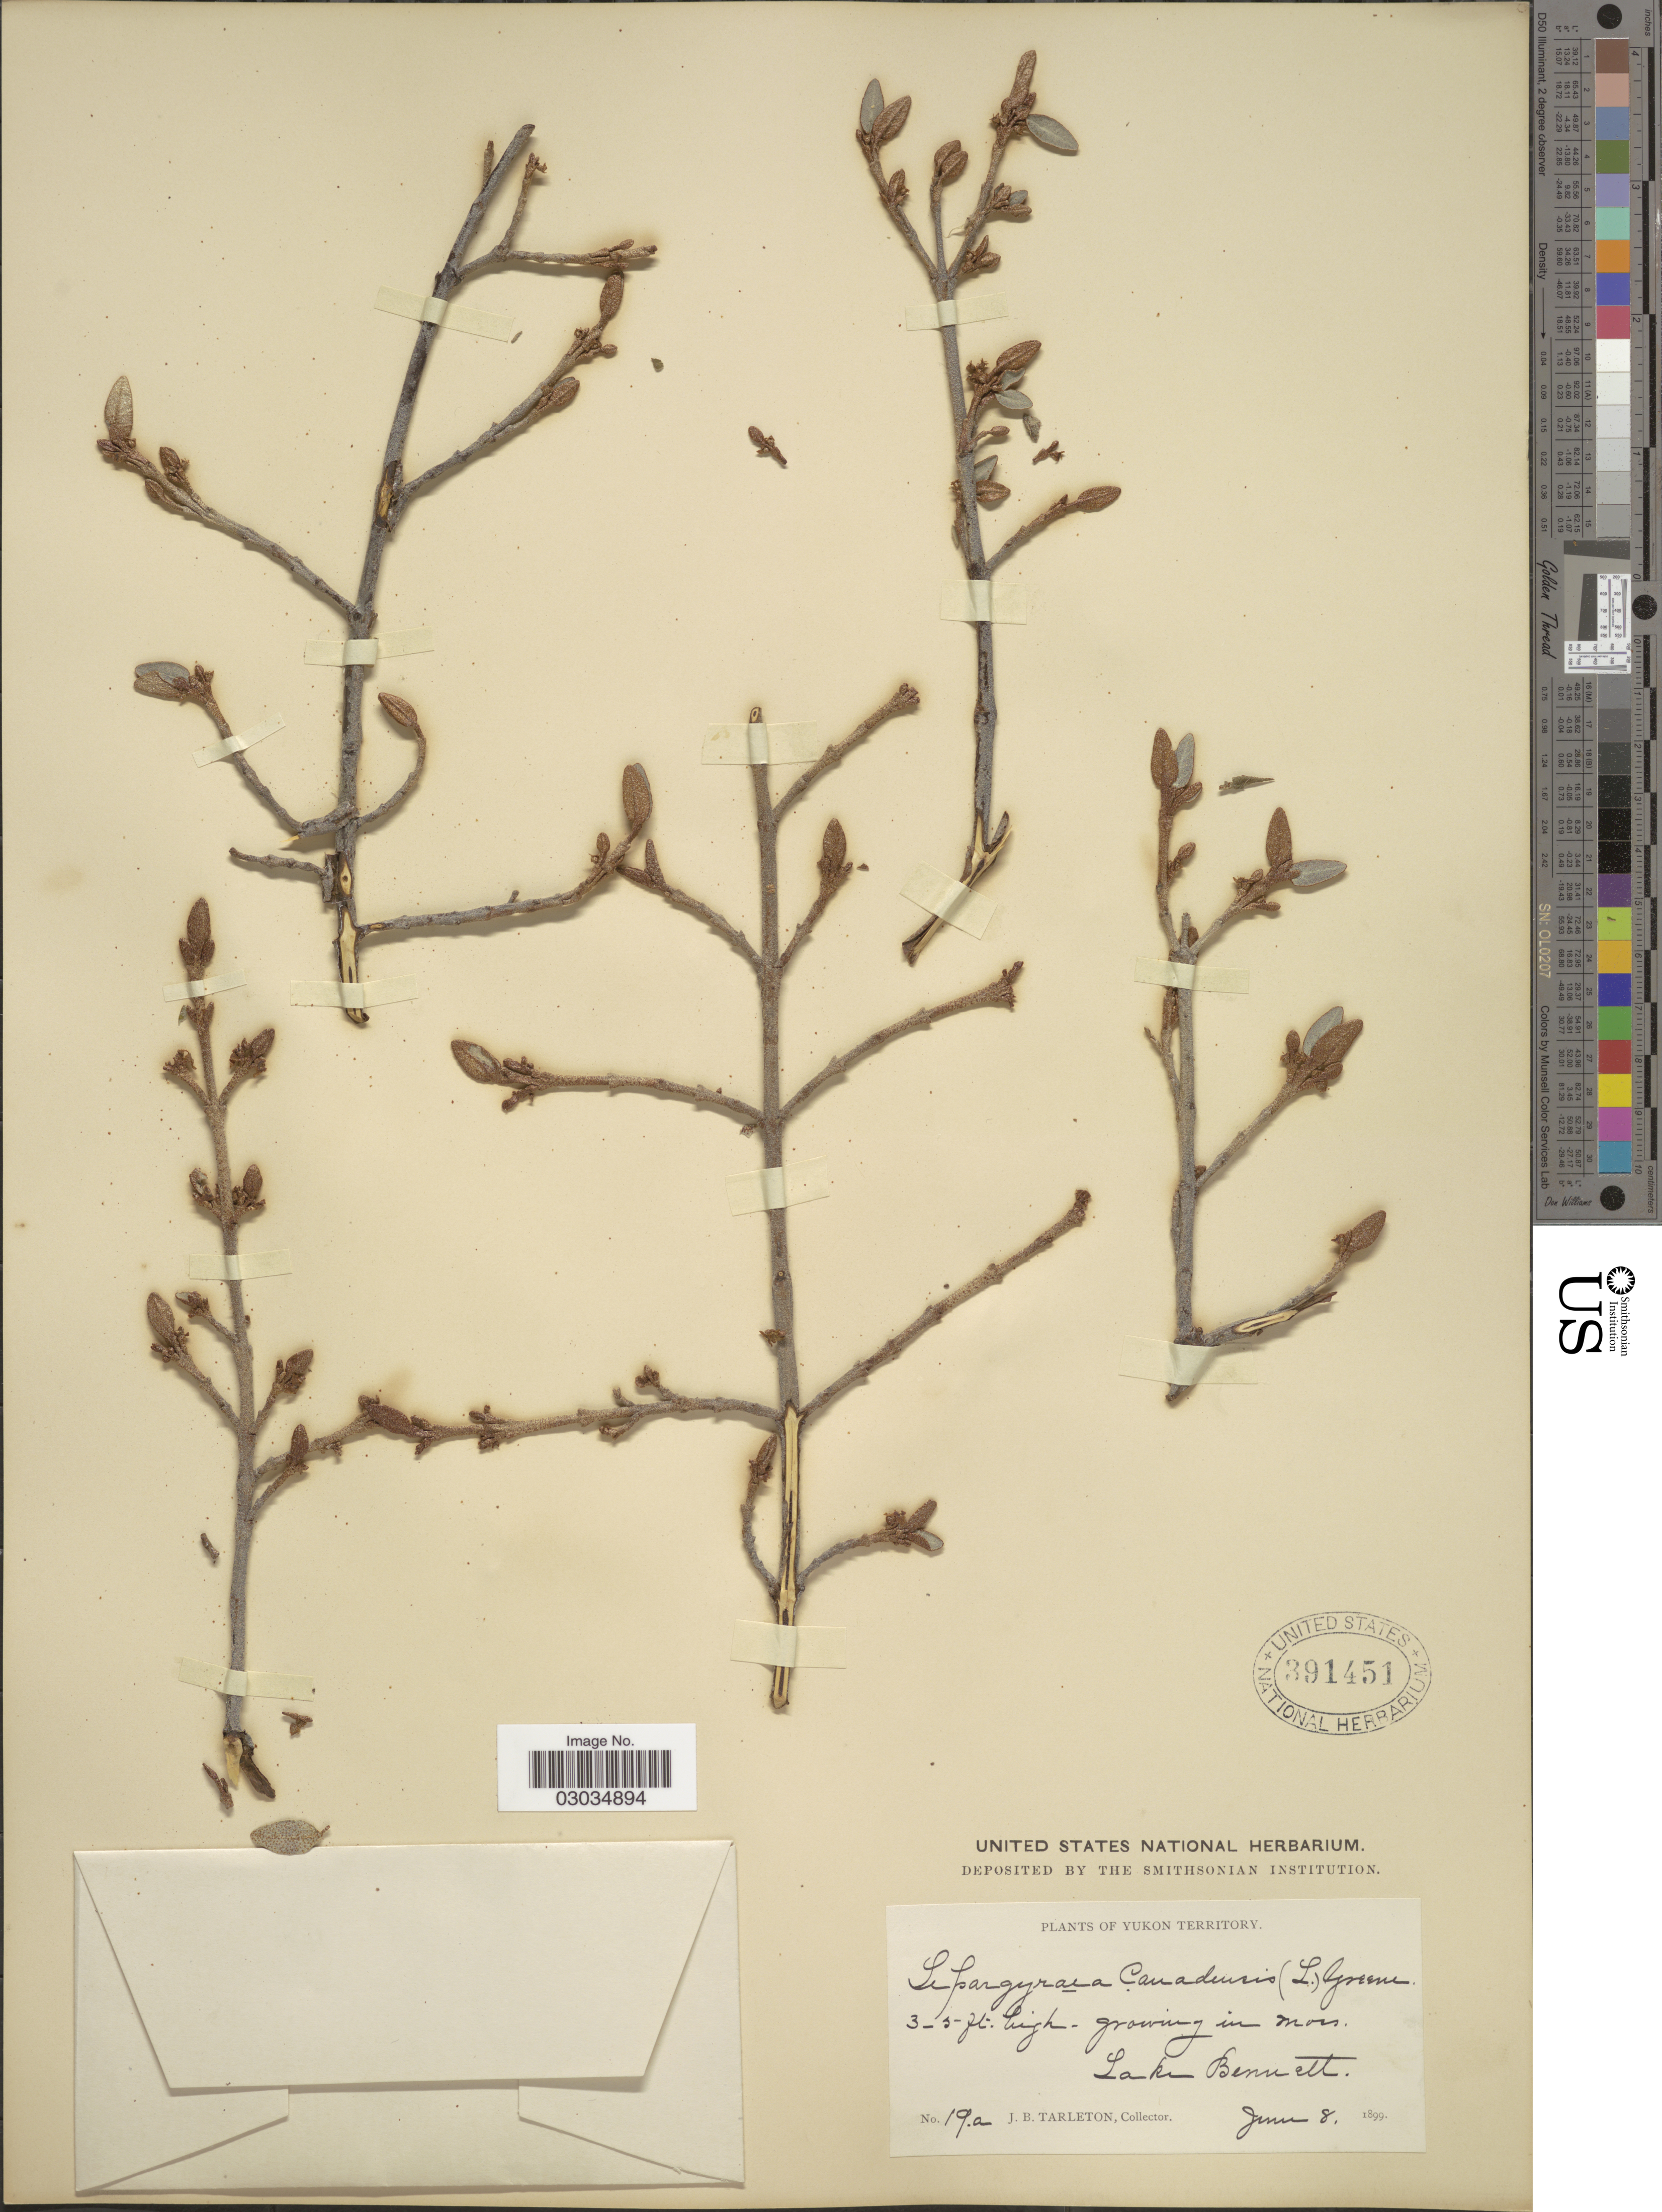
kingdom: Plantae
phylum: Tracheophyta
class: Magnoliopsida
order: Rosales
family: Elaeagnaceae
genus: Shepherdia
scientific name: Shepherdia canadensis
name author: (L.) Nutt.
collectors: J. Tarleton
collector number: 19a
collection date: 1899-06-08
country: Canada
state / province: Yukon Territory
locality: Lake Bennett.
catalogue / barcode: US 391451